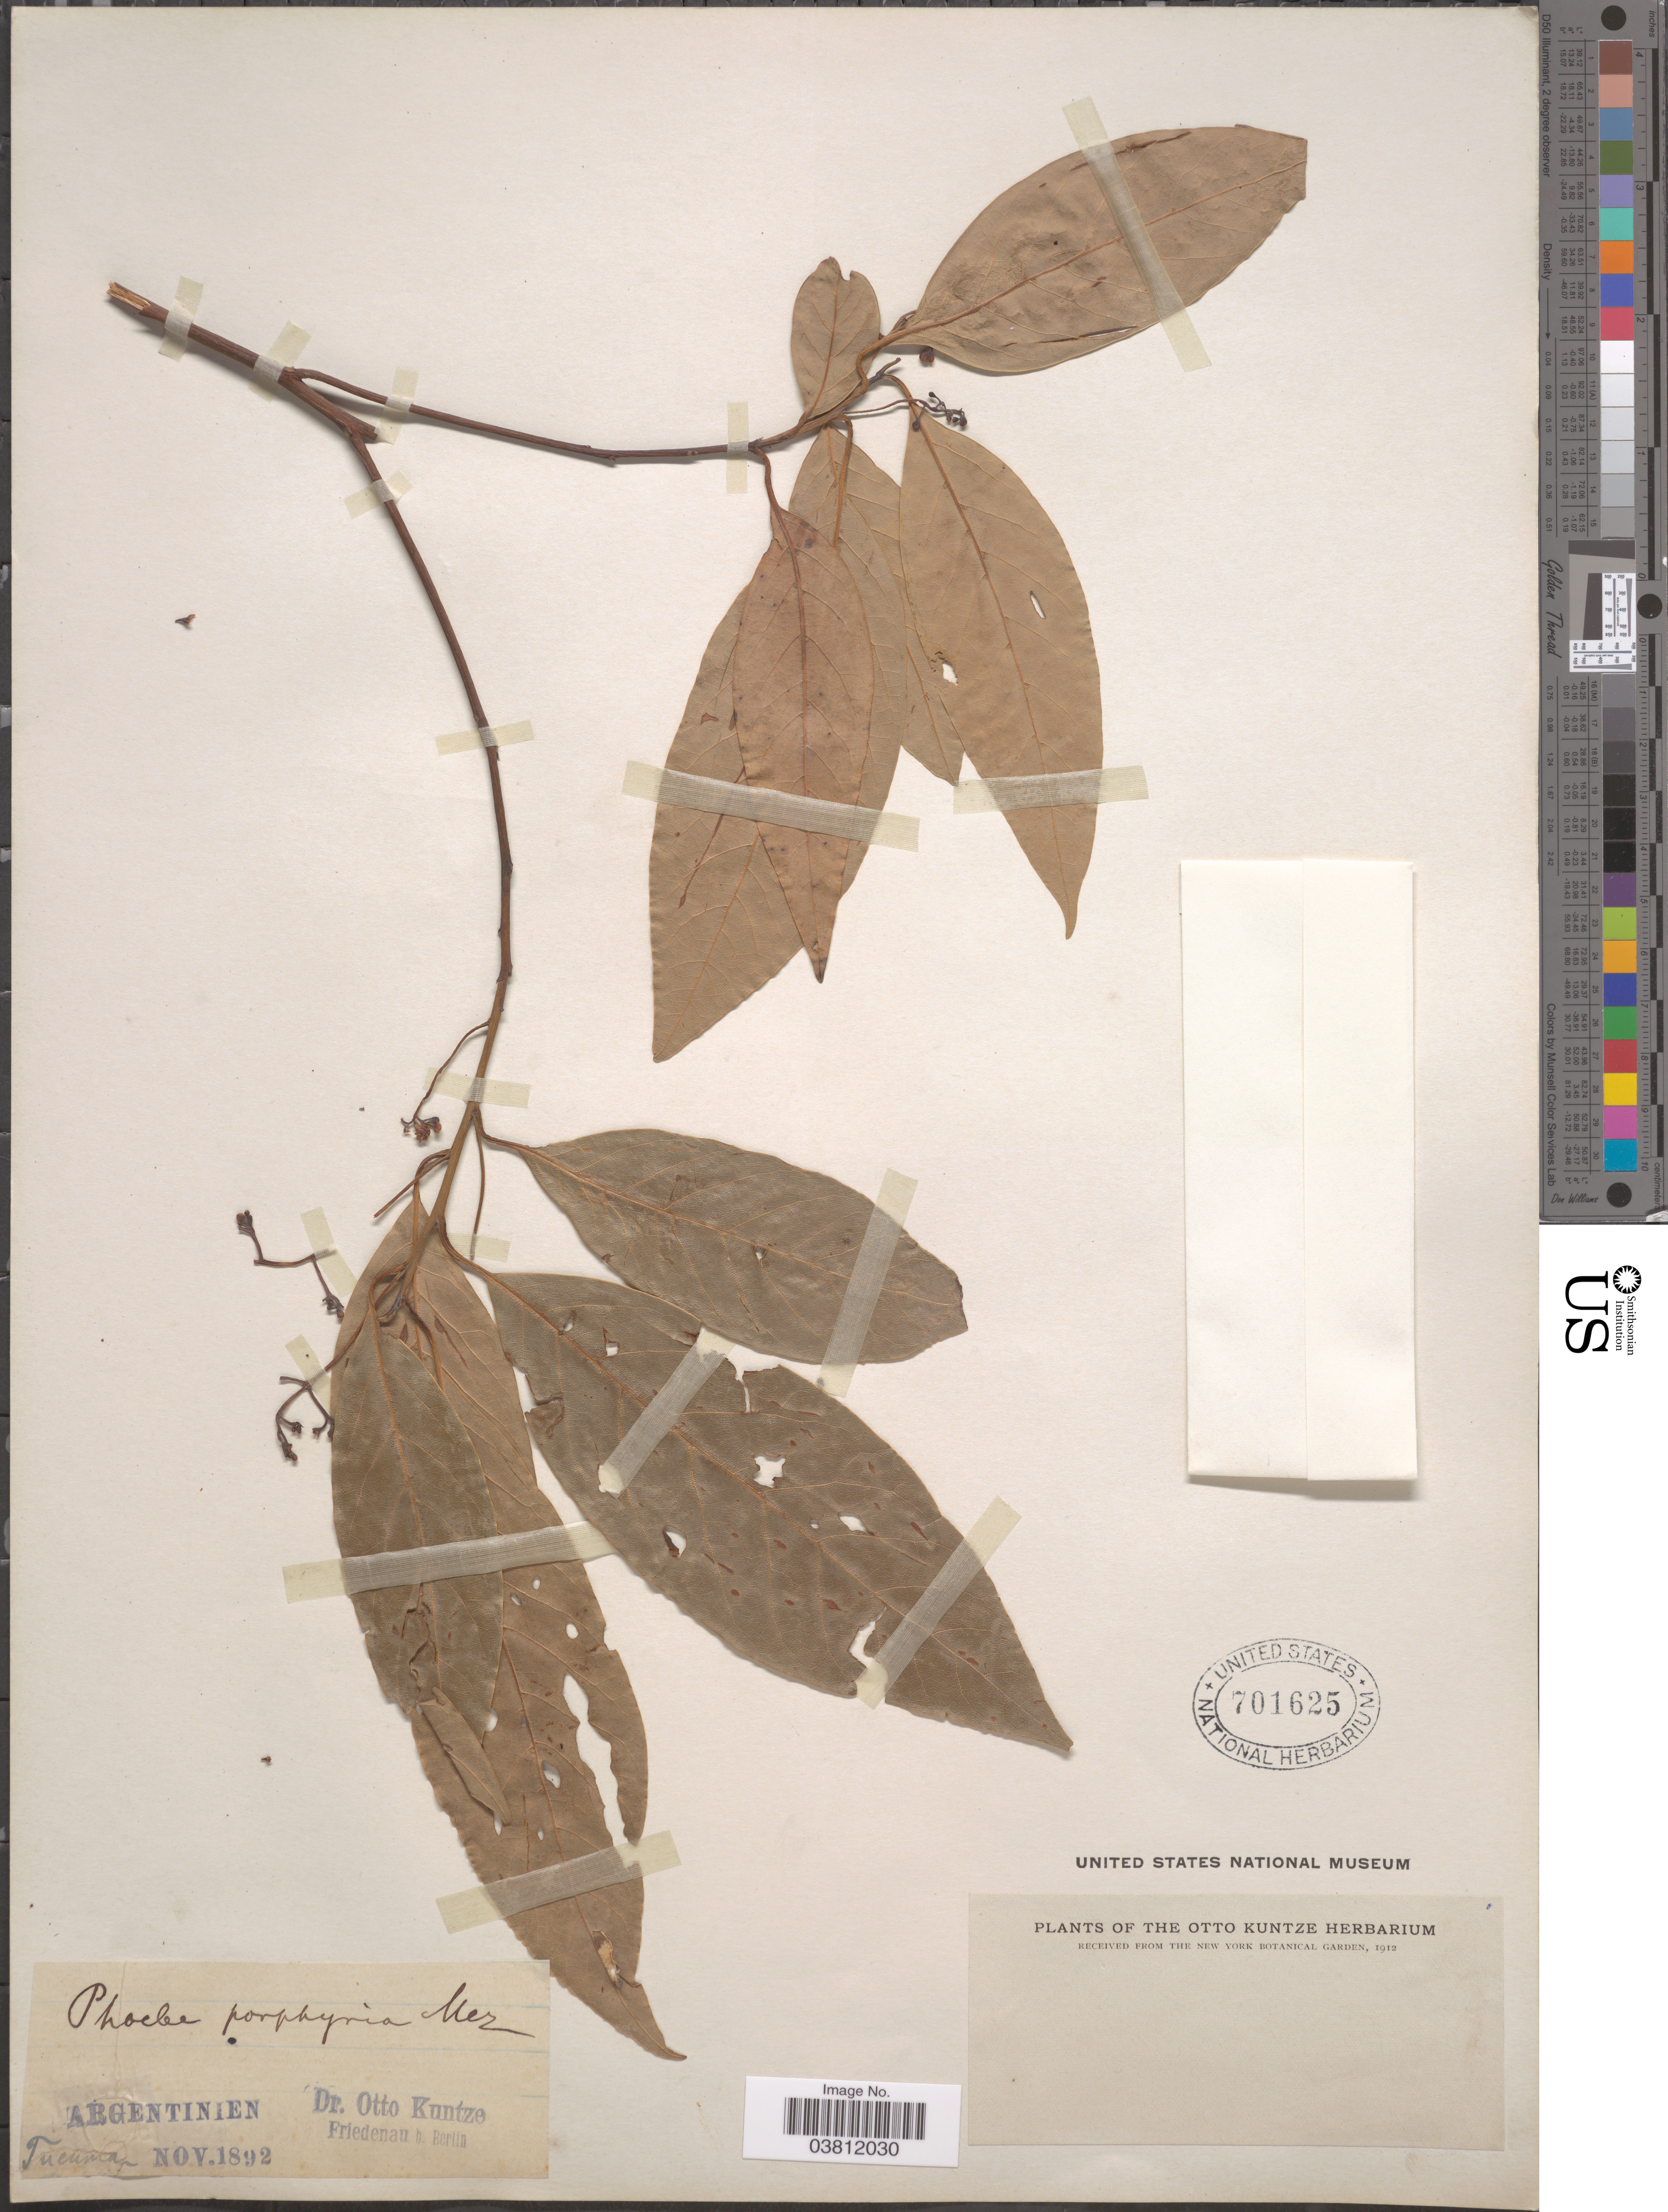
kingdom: Plantae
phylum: Tracheophyta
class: Magnoliopsida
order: Laurales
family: Lauraceae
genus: Phoebe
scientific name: Phoebe porphyria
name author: (Griseb.) Mez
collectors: C.E.O. Kuntze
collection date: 1892-11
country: Argentina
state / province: Tucuman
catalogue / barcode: US 701625